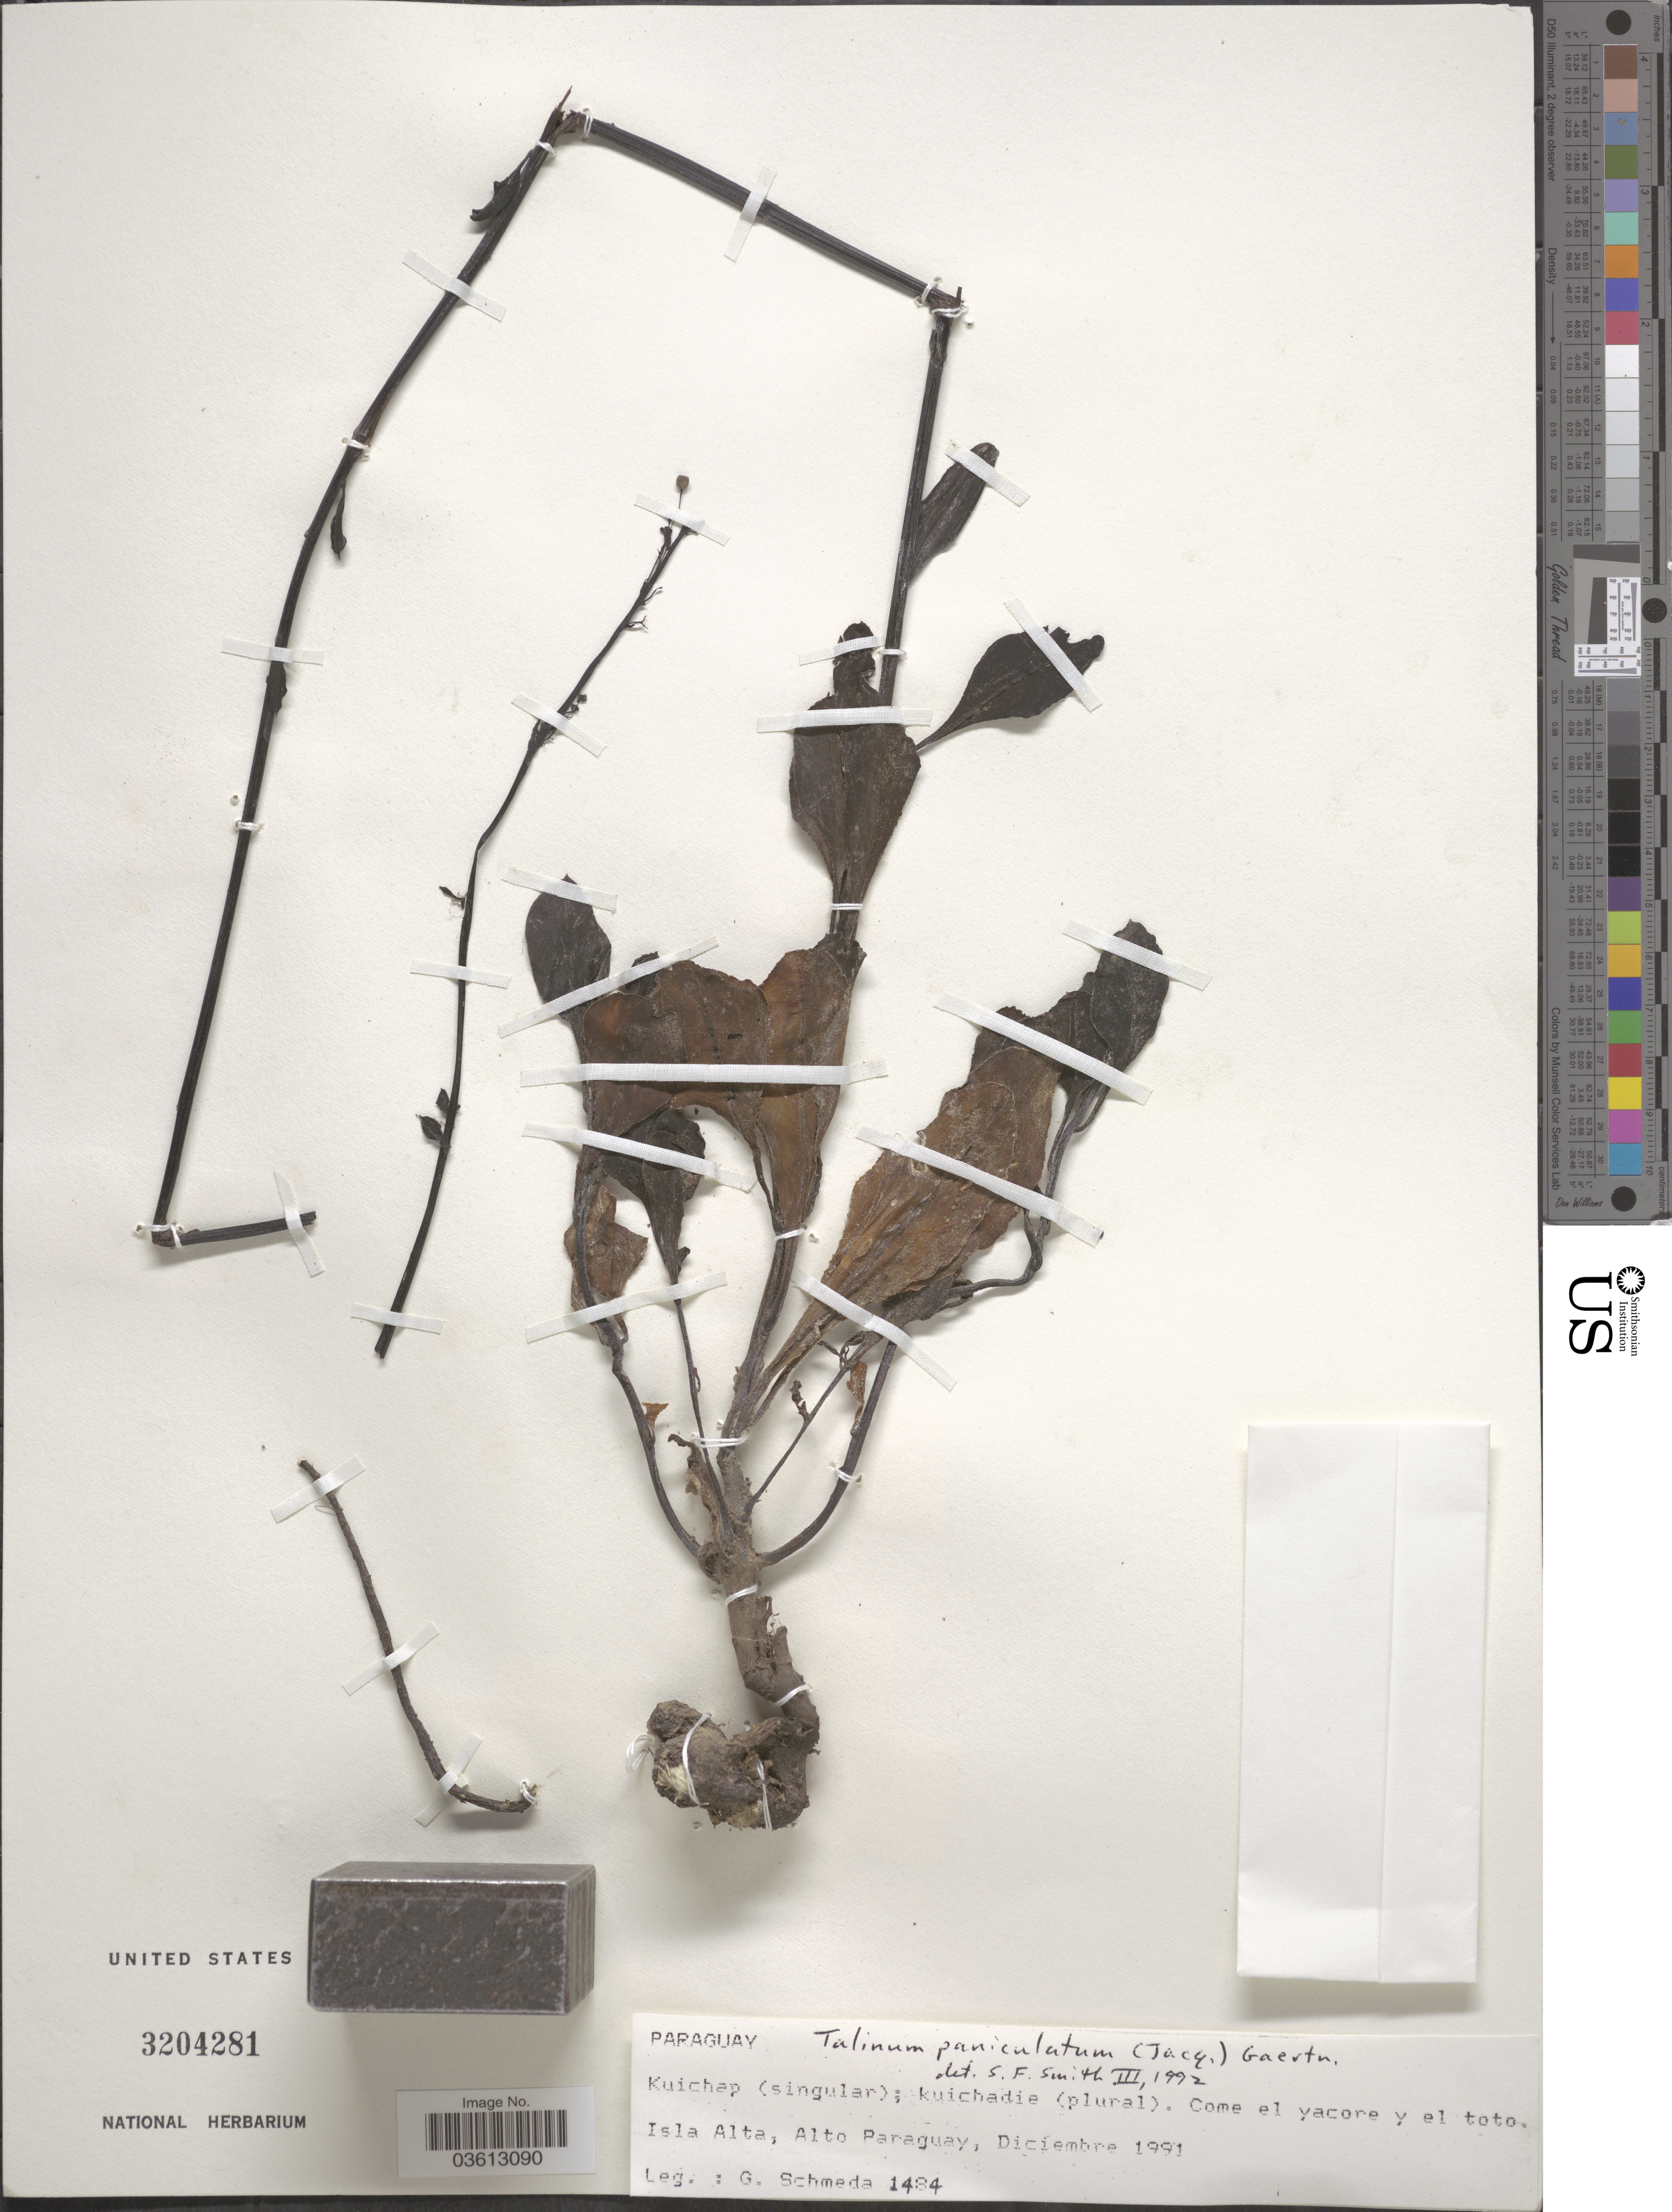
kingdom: Plantae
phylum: Tracheophyta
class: Magnoliopsida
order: Caryophyllales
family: Talinaceae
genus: Talinum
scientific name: Talinum paniculatum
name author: (Jacq.) Gaertn.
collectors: G. Schmeda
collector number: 1484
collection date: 1991-12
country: Paraguay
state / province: Alto Paraguay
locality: Isla Alta.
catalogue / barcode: US 3204281